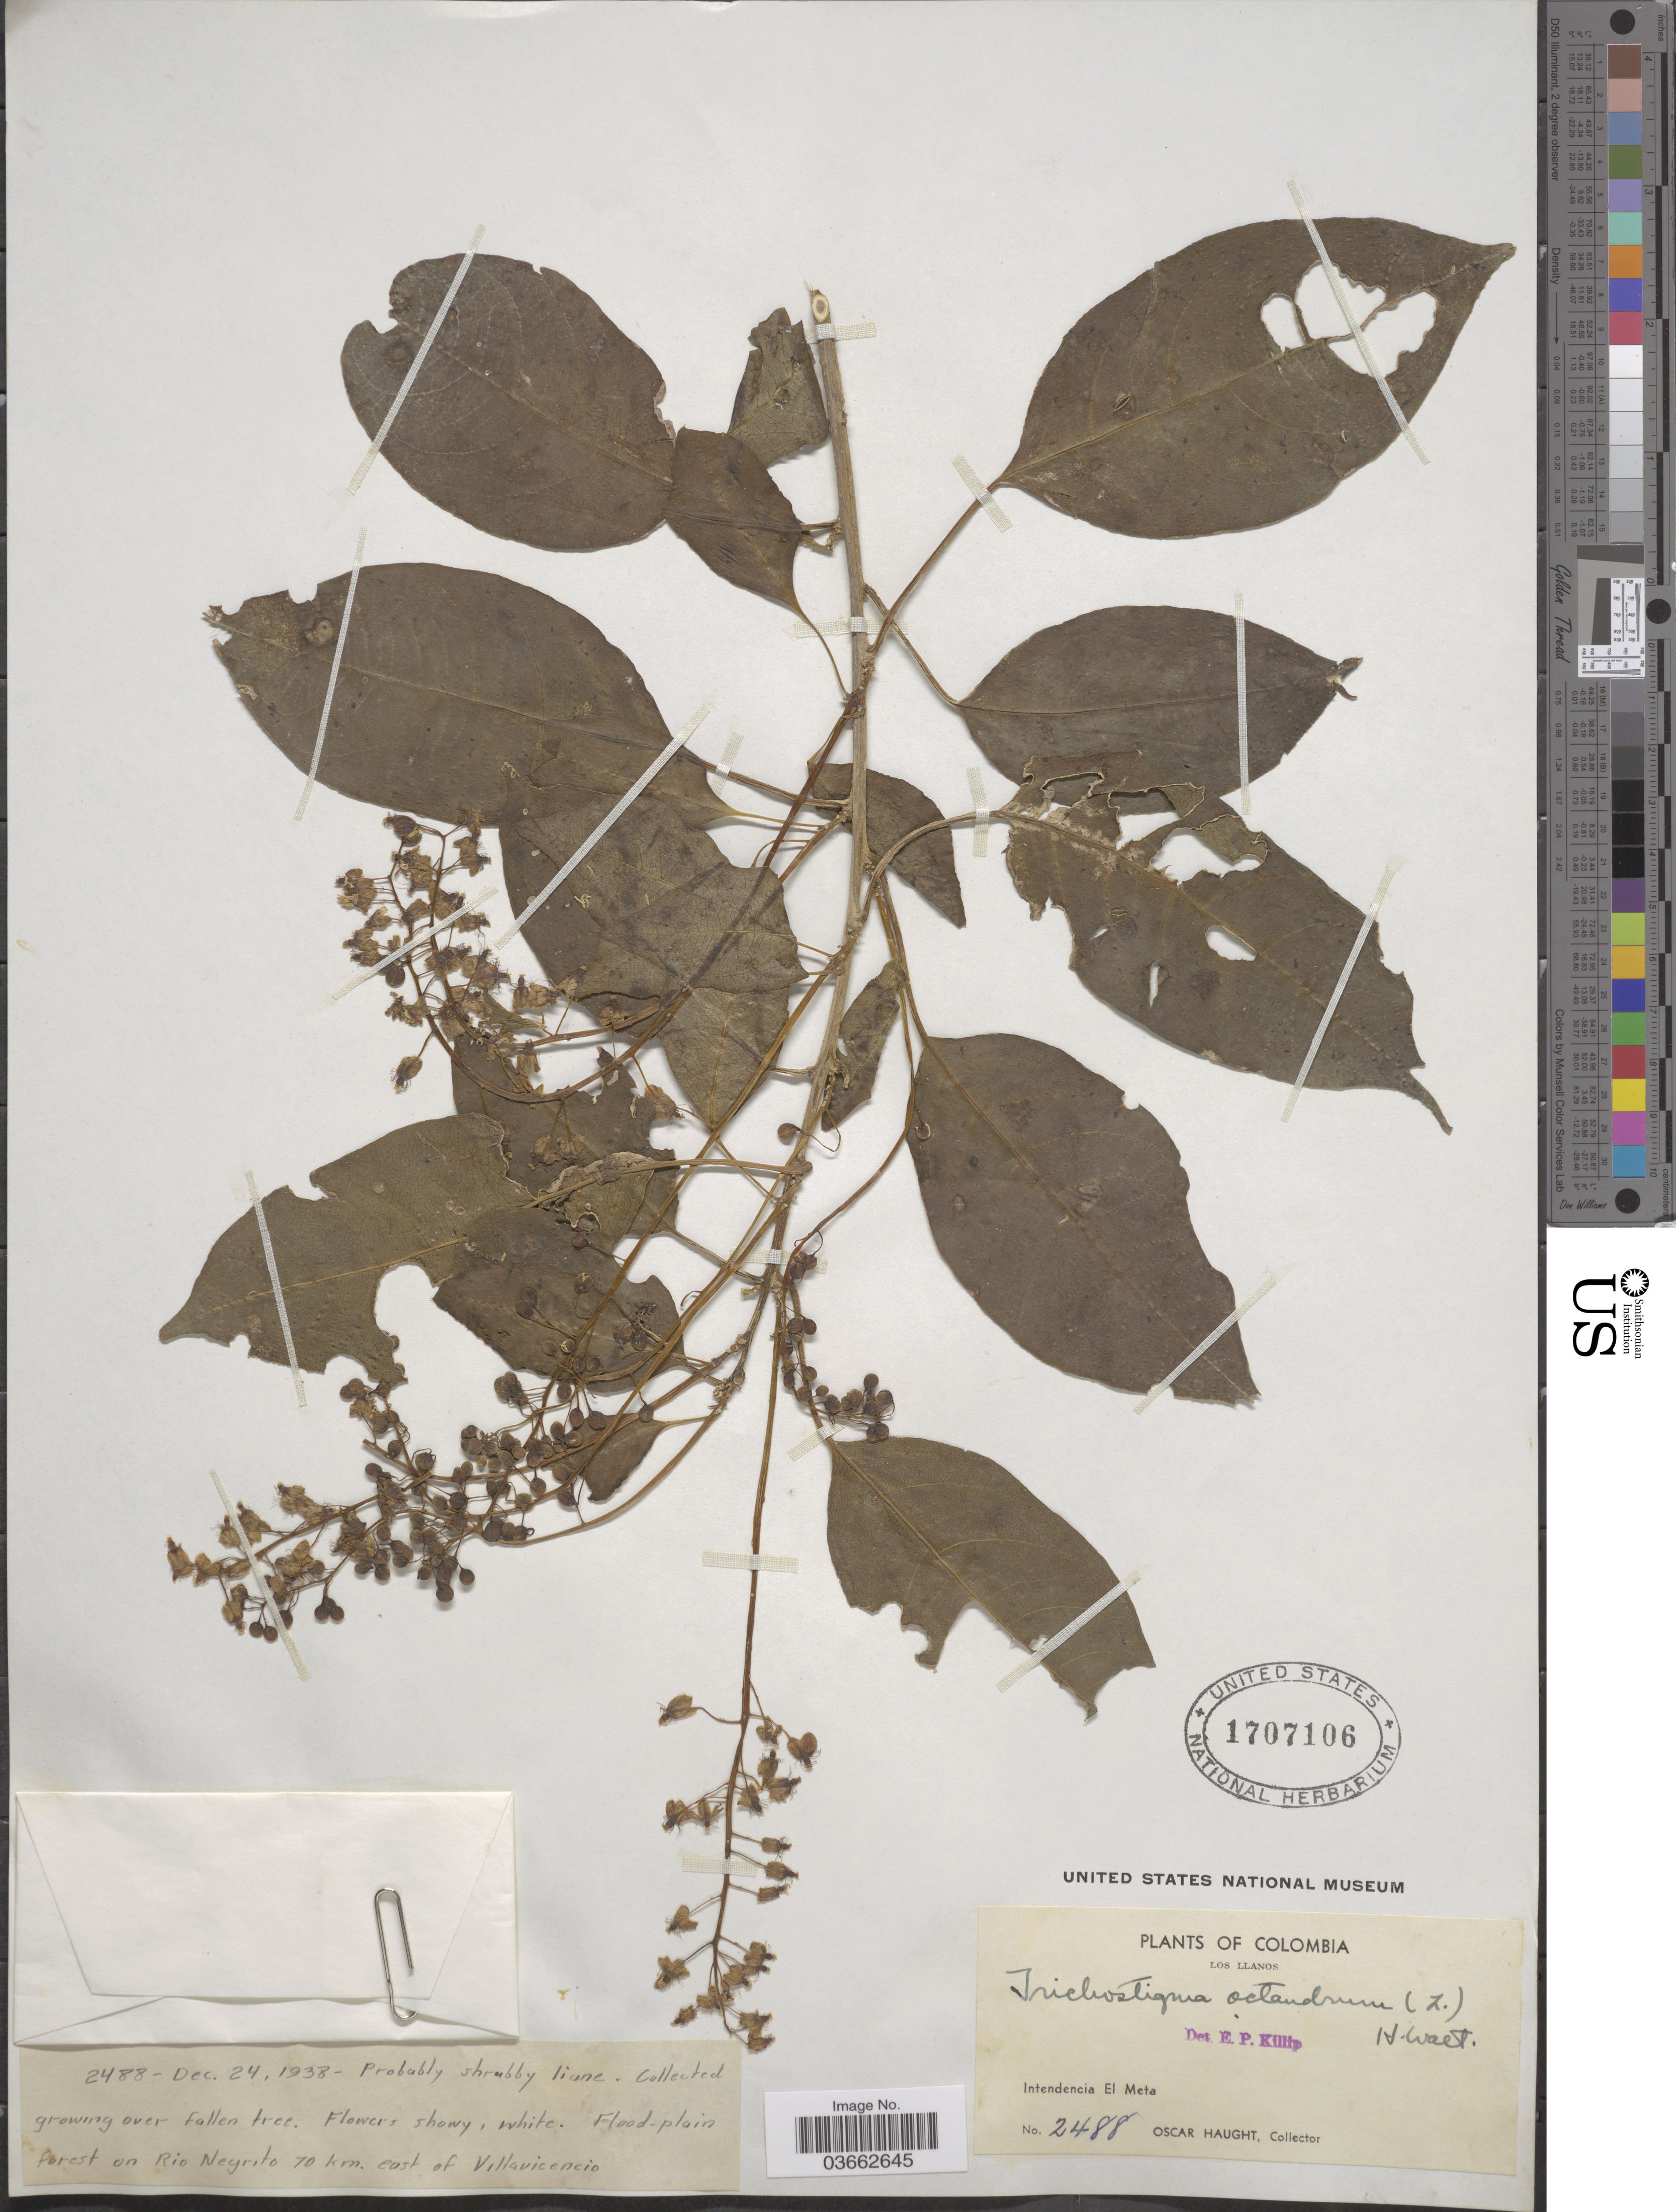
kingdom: Plantae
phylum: Tracheophyta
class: Magnoliopsida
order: Caryophyllales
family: Phytolaccaceae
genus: Trichostigma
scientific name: Trichostigma octandrum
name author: (L.) H. Walter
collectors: O. L. Haught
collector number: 2488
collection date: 1938-12-24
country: Colombia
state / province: Meta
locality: Forest on Rio Negrito 70 km. east of Villavicencio. Intendencia El Meta.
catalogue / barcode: US 1707106